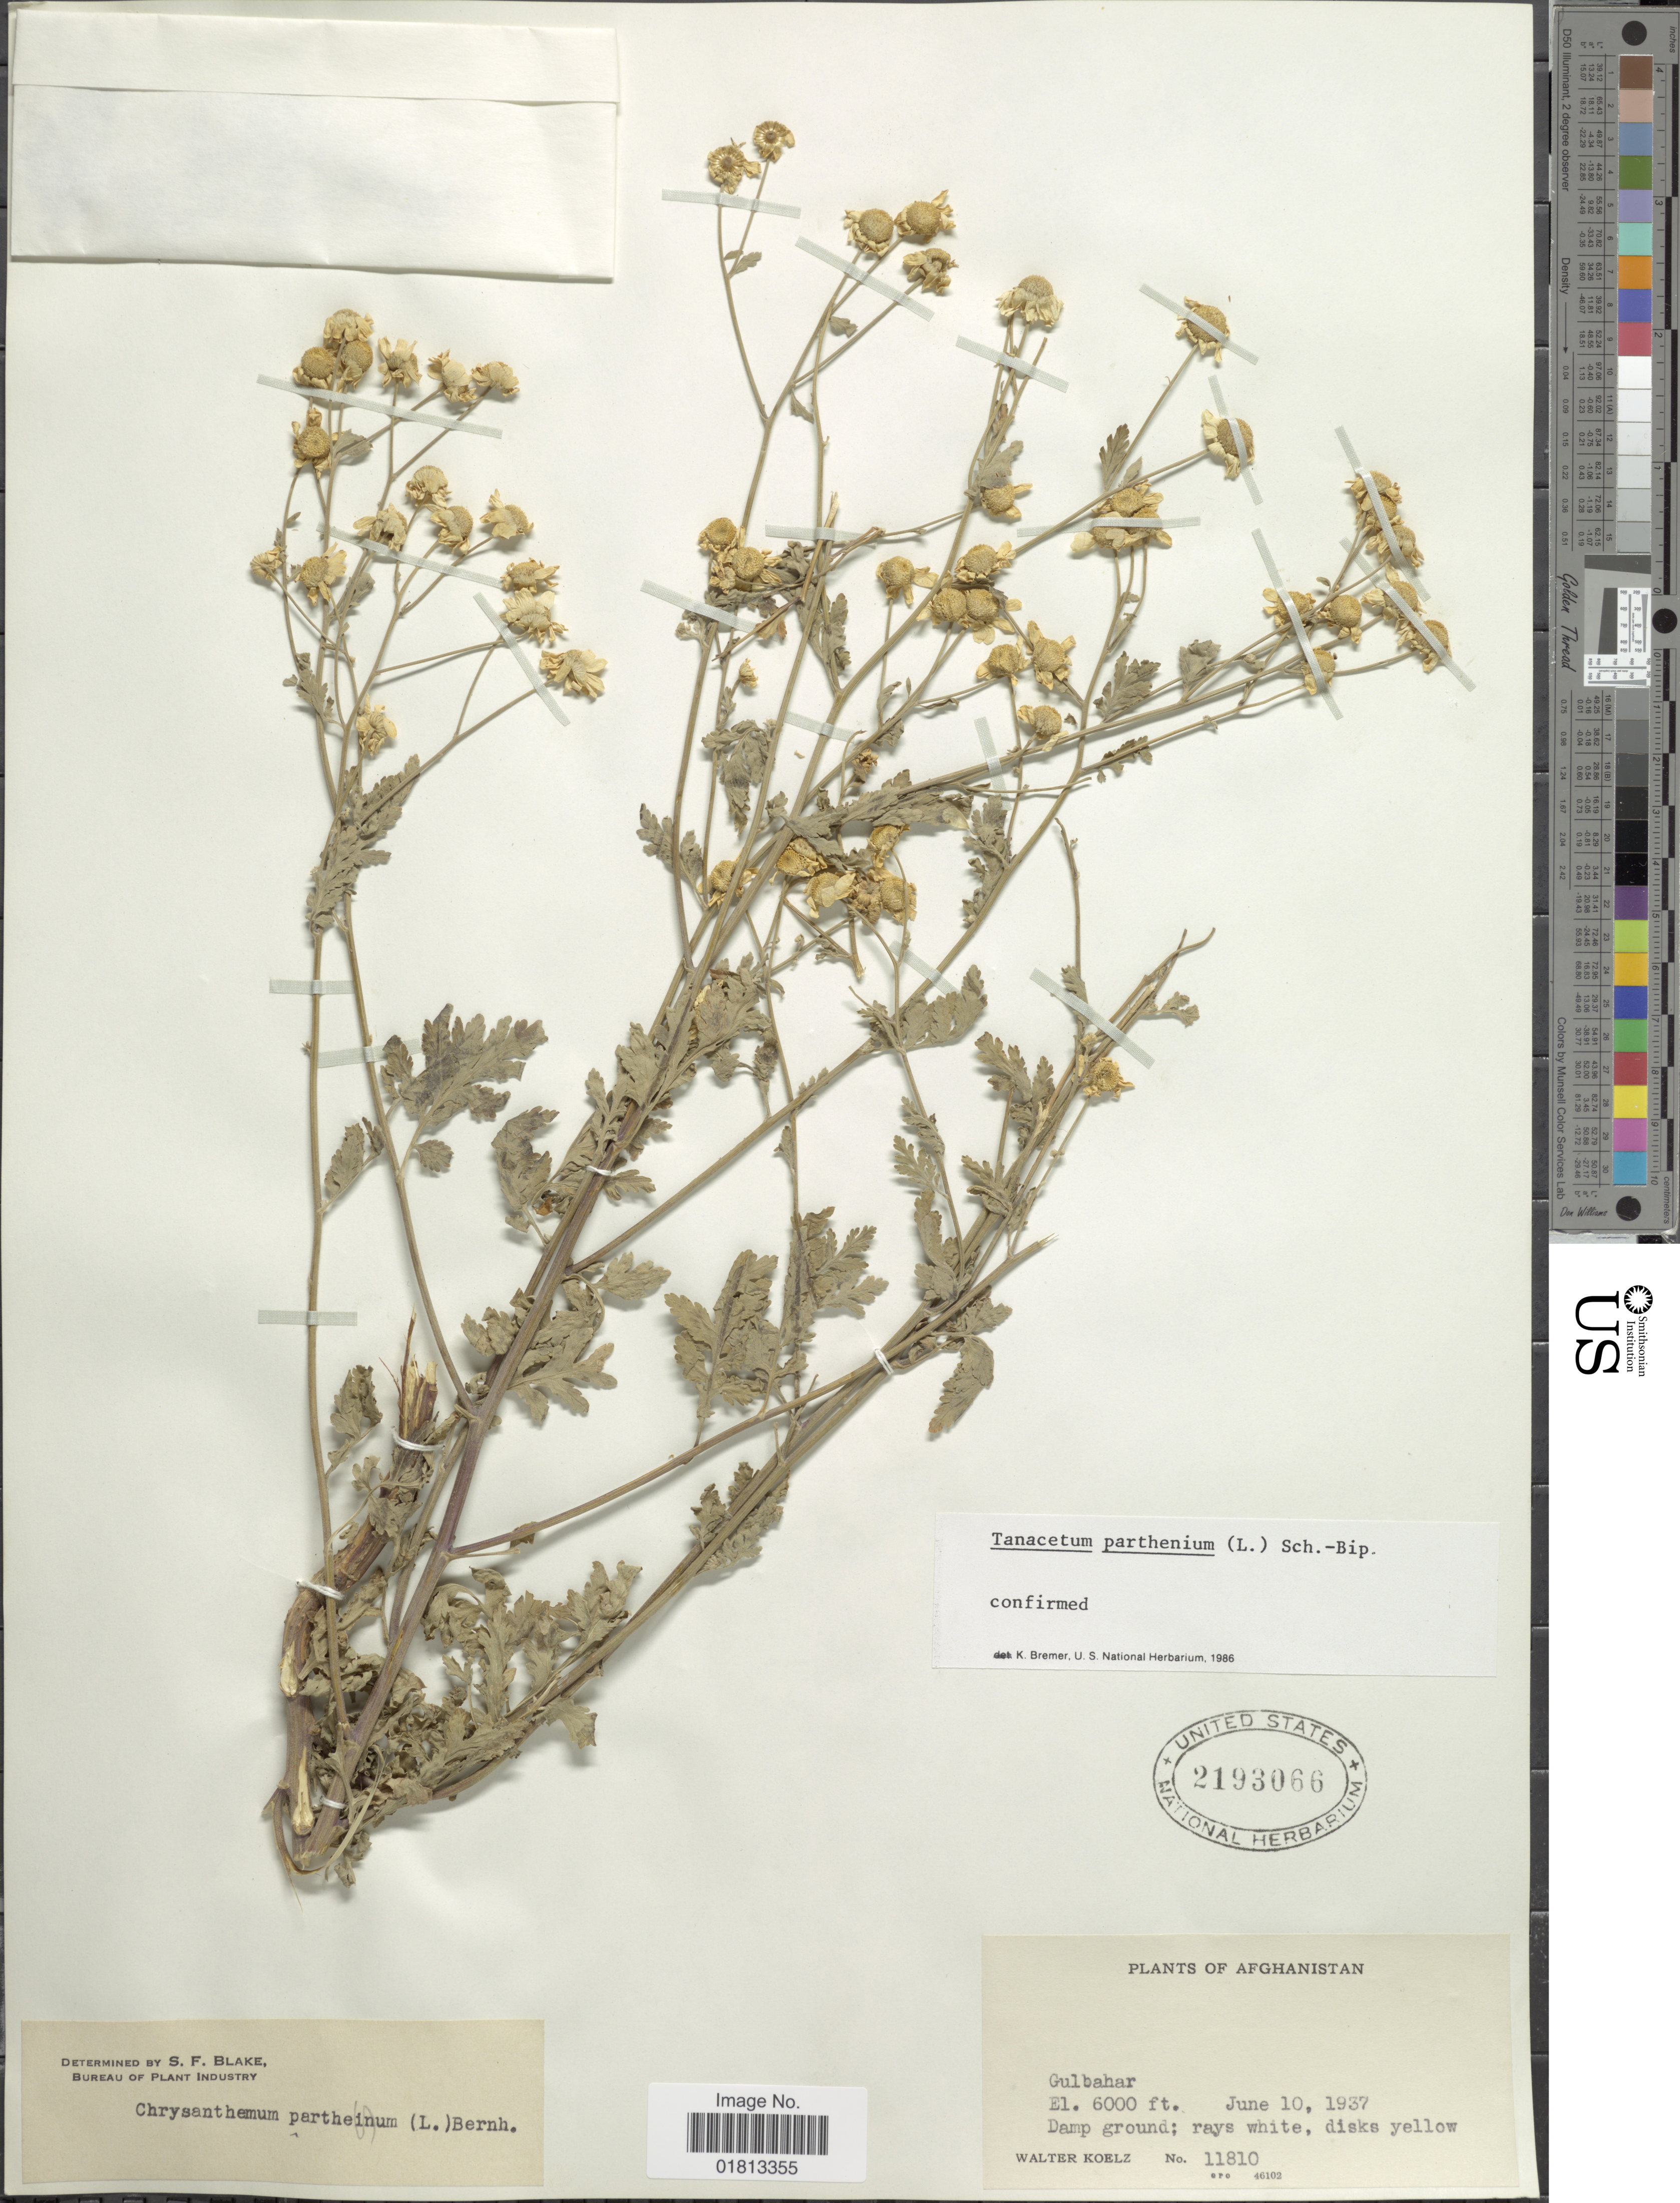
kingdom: Plantae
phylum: Tracheophyta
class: Magnoliopsida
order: Asterales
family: Asteraceae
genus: Tanacetum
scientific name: Tanacetum parthenium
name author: (L.) Sch. Bip.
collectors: W. N. Koelz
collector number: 11810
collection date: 1937-06-10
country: Afghanistan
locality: Gulbahar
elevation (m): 1829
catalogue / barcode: US 2193066